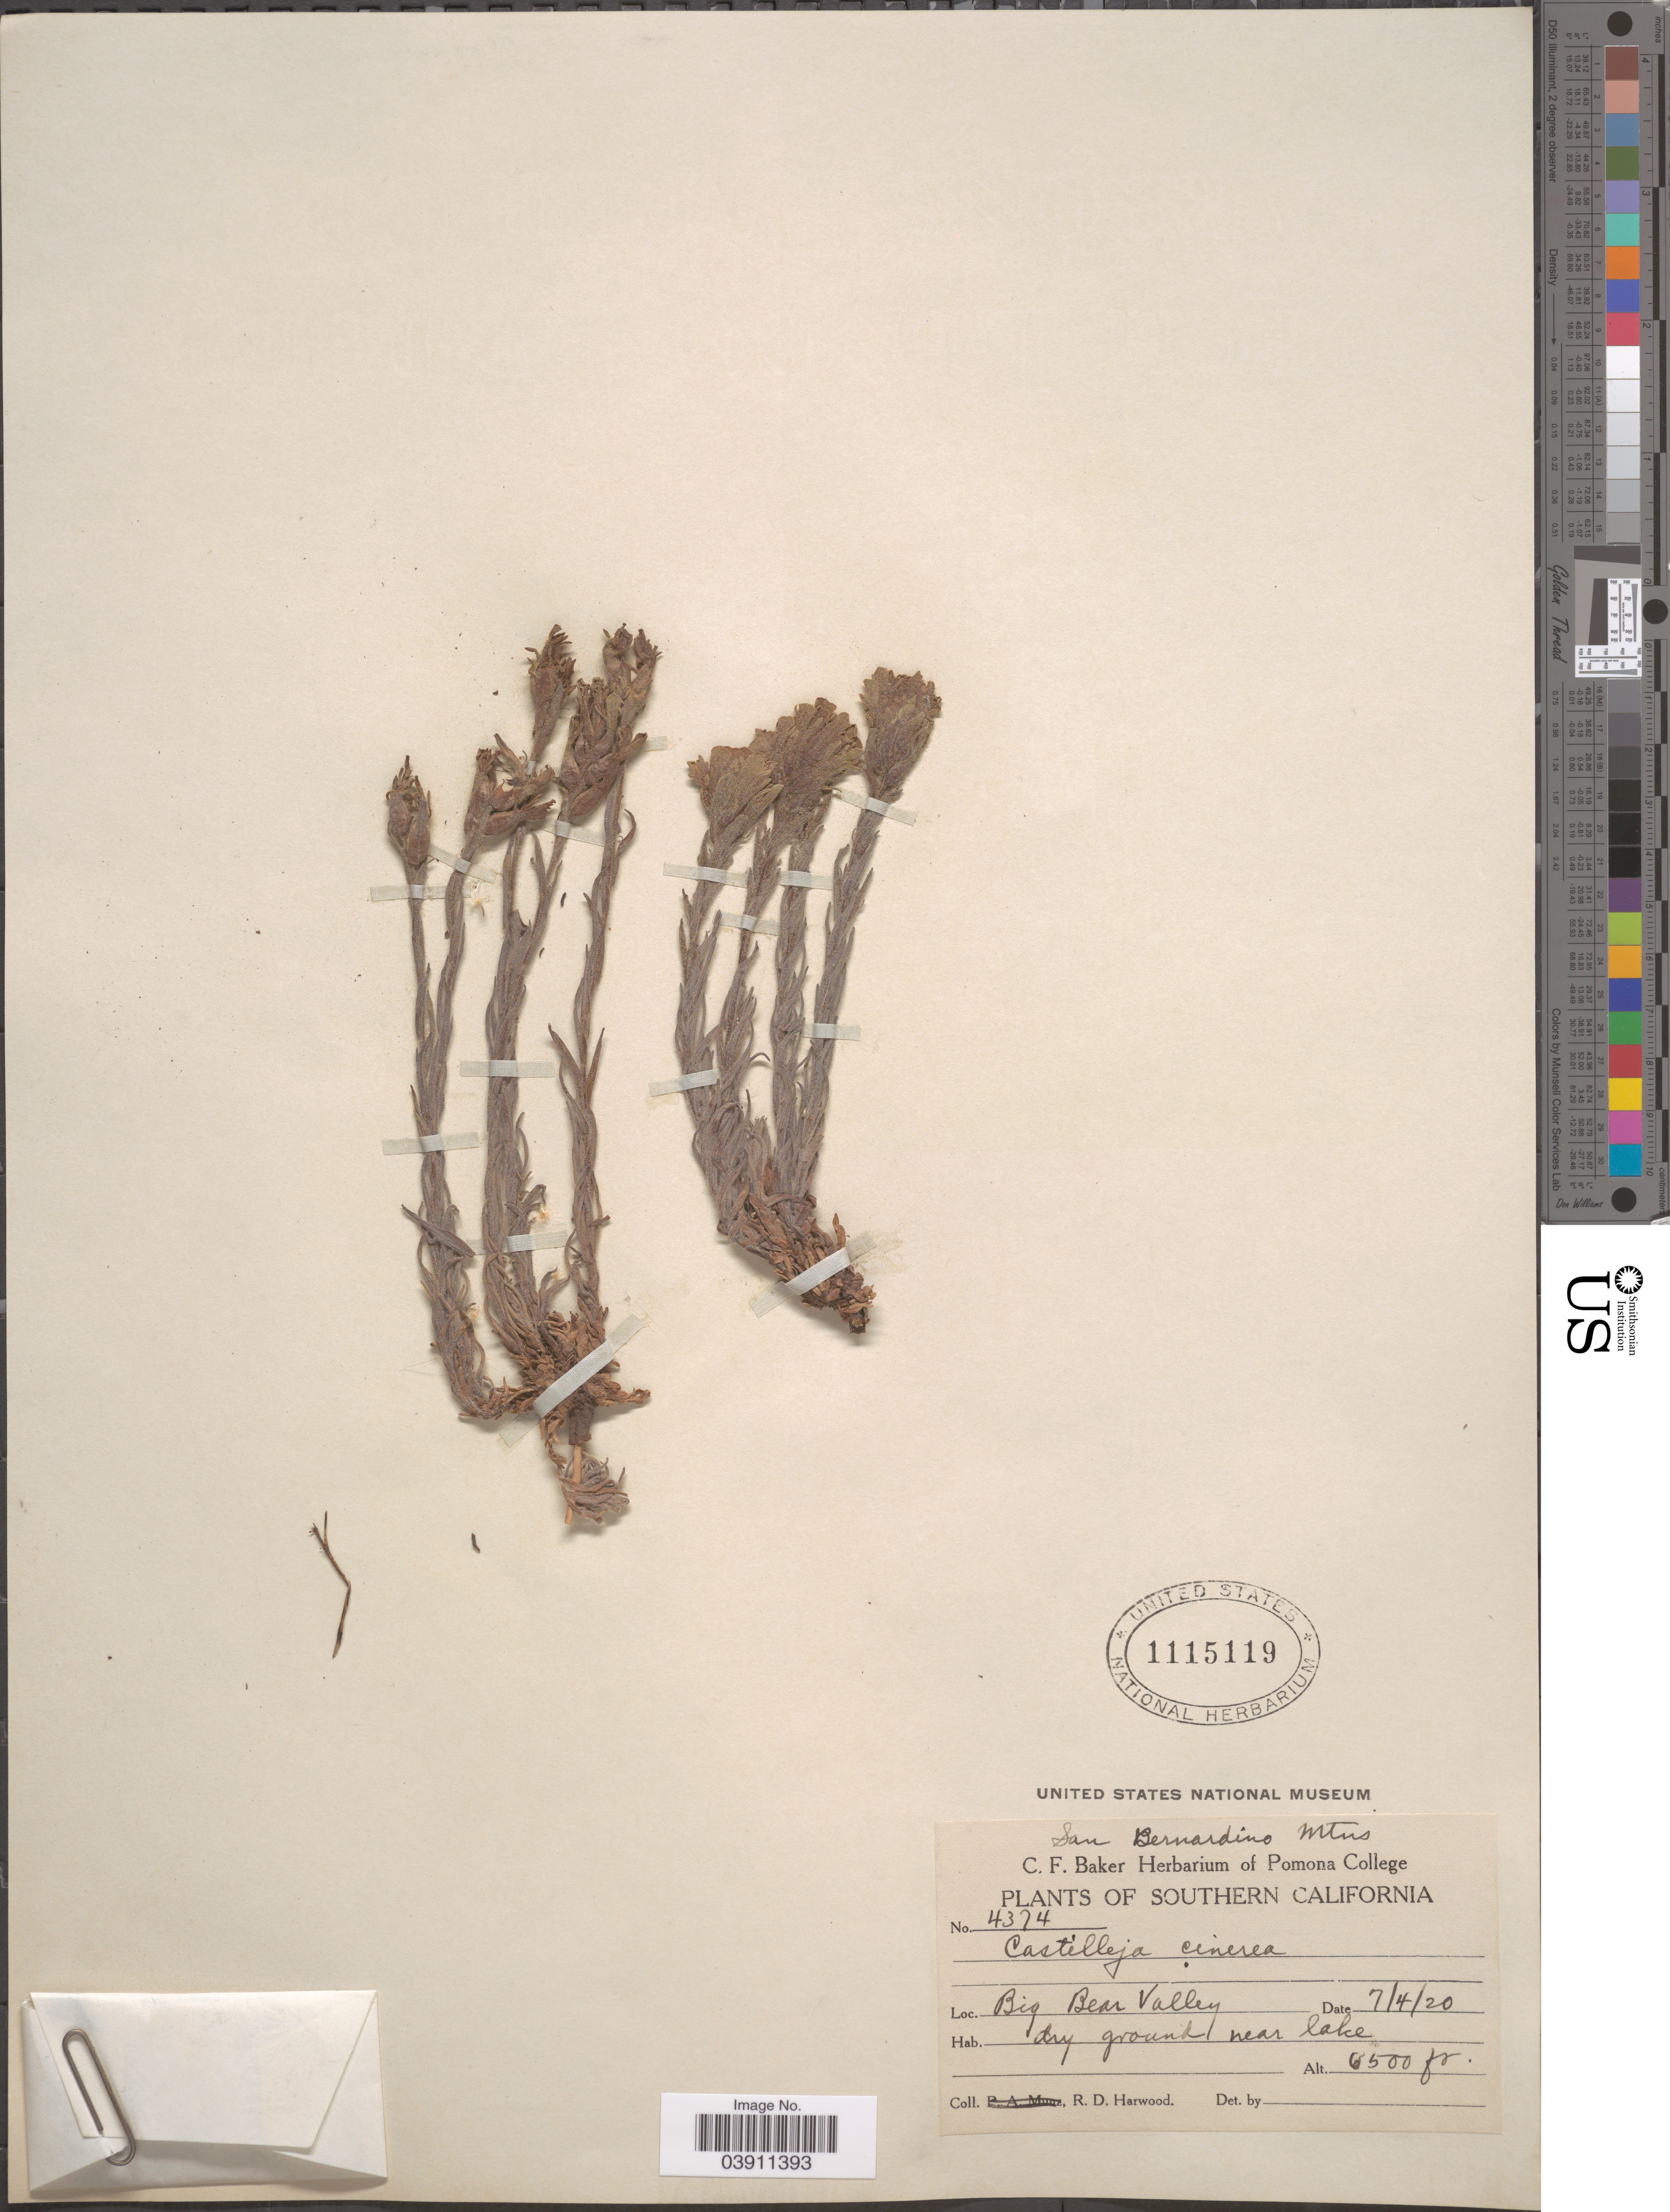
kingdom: Plantae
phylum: Tracheophyta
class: Magnoliopsida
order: Lamiales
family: Orobanchaceae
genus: Castilleja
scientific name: Castilleja cinerea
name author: A. Gray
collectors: R. Harwood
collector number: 4374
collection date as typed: Transcribed d/m/y: 4/7/20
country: United States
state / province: California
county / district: San Bernardino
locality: Southern California. Big Bear Valley.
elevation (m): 1981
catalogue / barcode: US 1115119